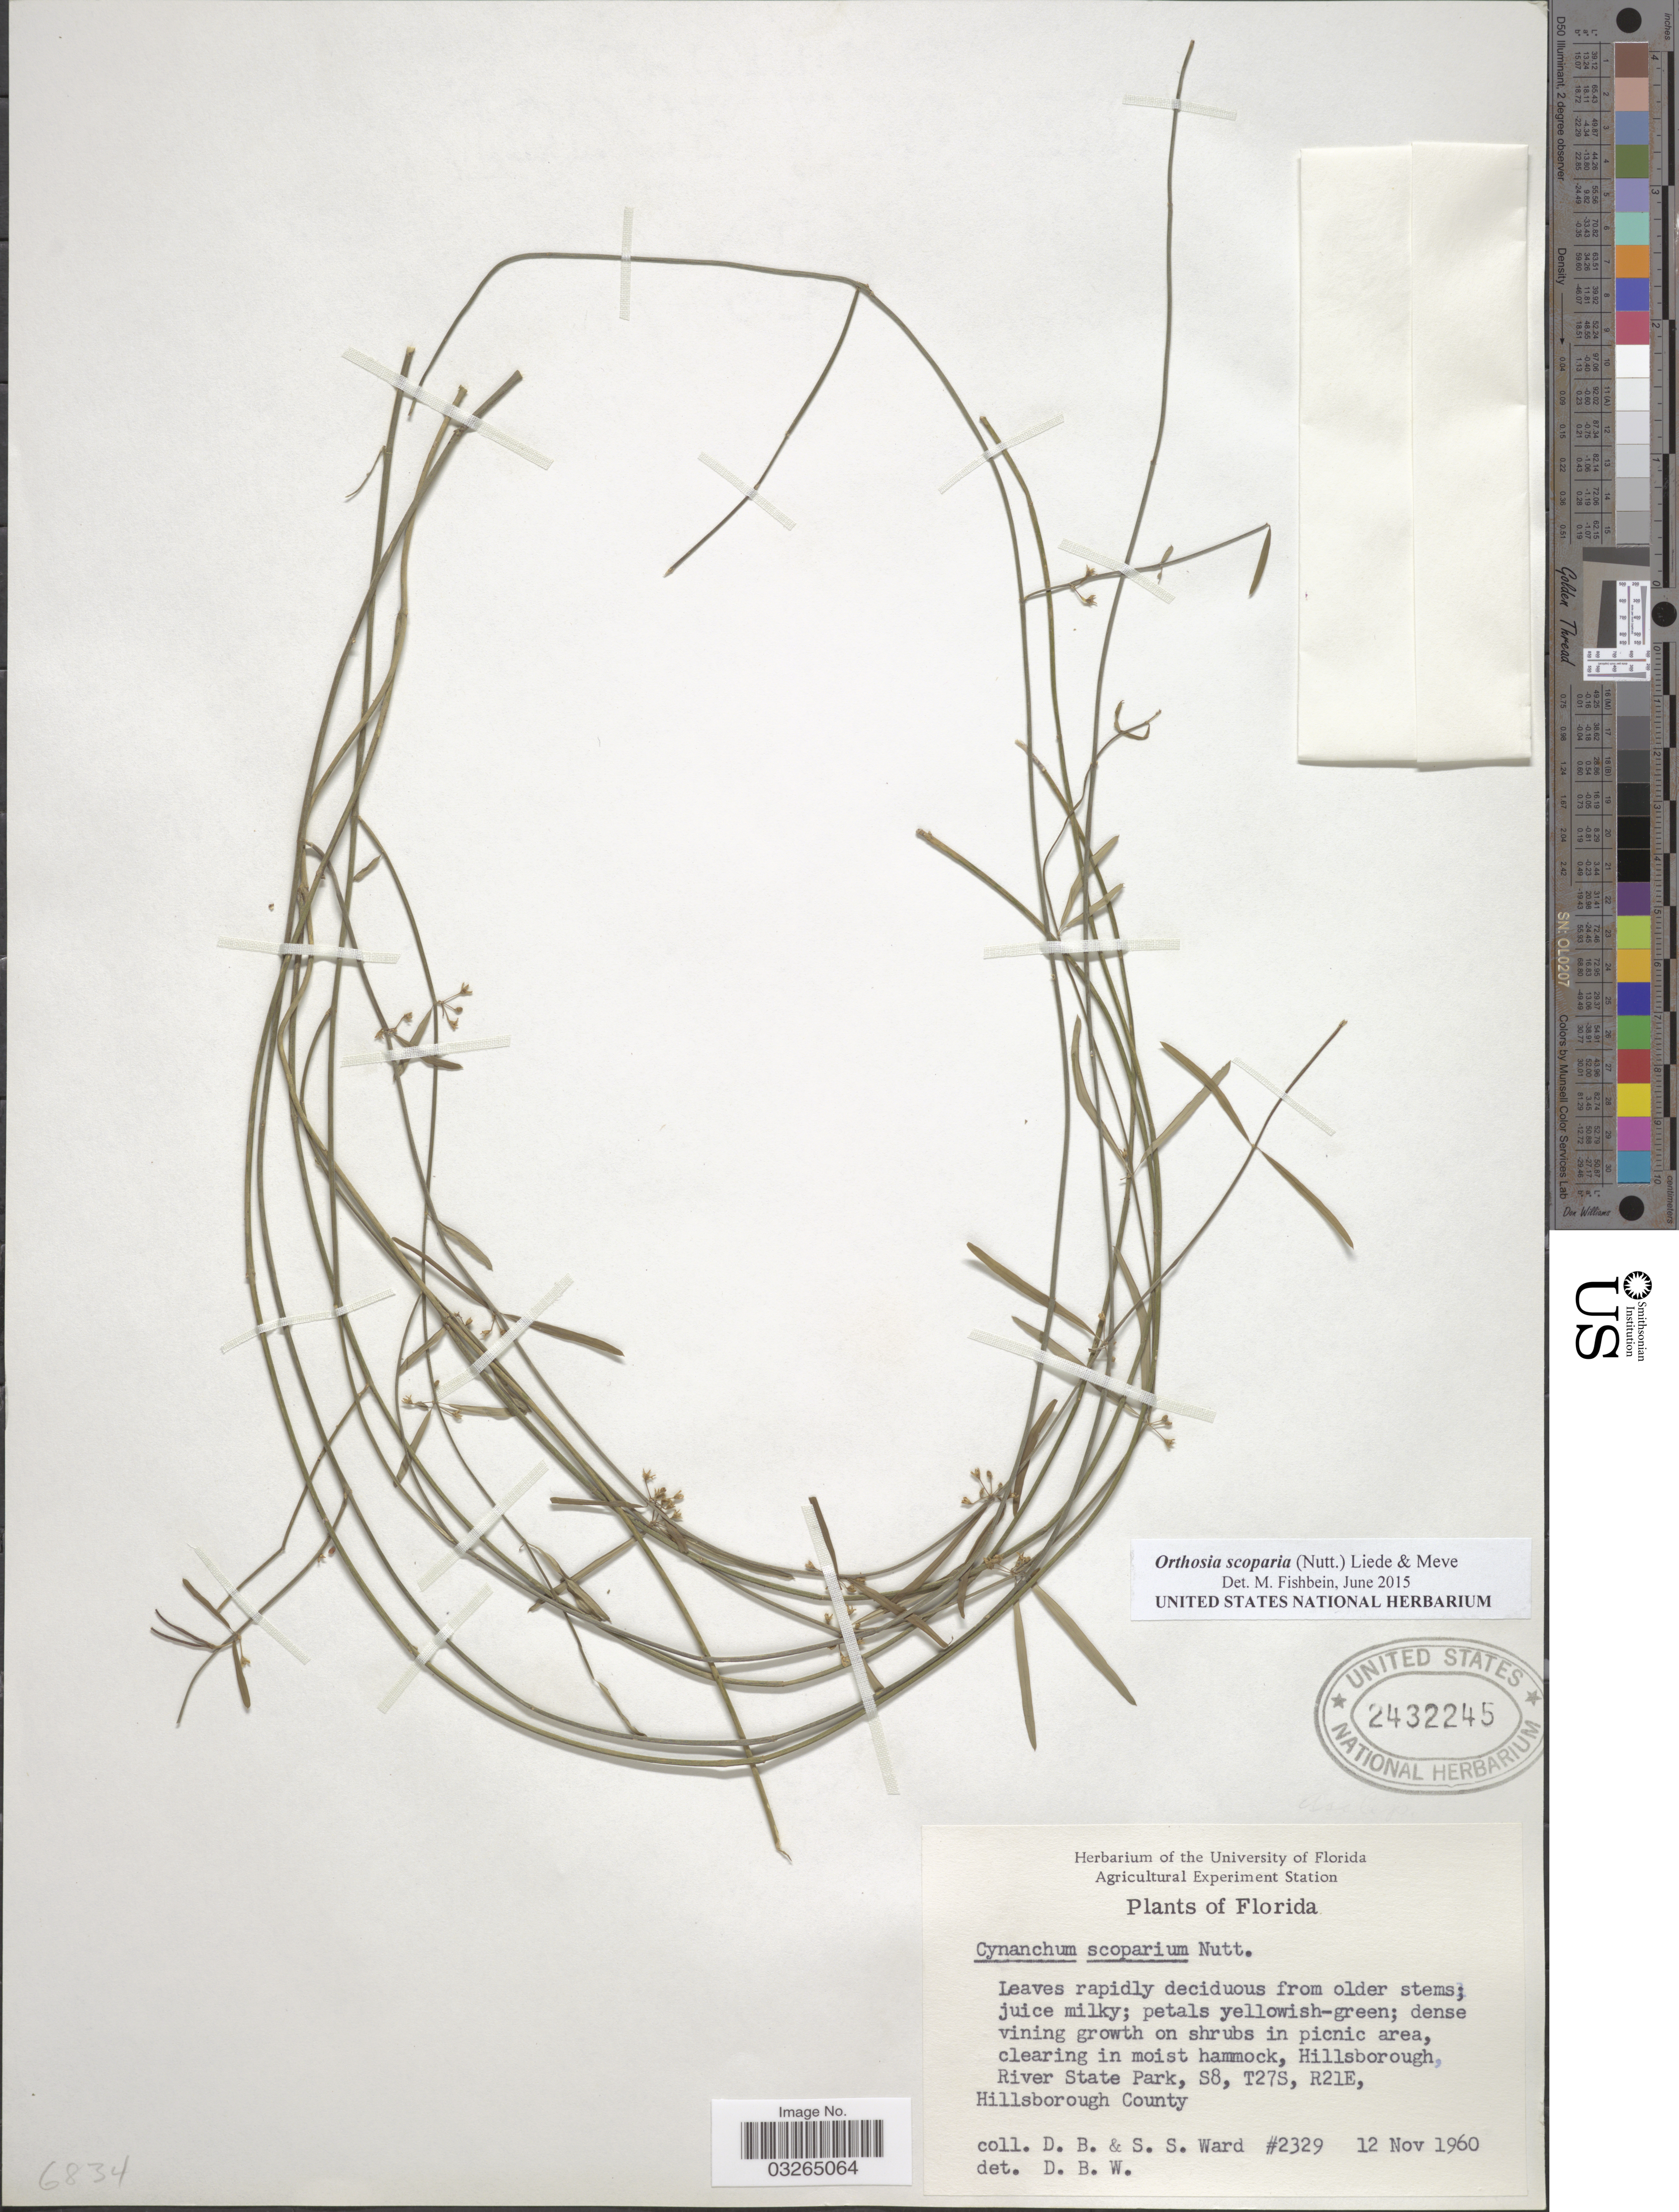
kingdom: Plantae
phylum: Tracheophyta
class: Magnoliopsida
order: Gentianales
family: Apocynaceae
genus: Orthosia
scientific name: Orthosia scoparia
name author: (Nutt.) Liede & Meve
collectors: D. B. Ward & S. S. Ward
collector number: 2329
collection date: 1960-11-12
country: United States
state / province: Florida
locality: Hillsborough, River State Park, S8, T27S, R21E, Hillsborough County.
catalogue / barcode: US 2432245